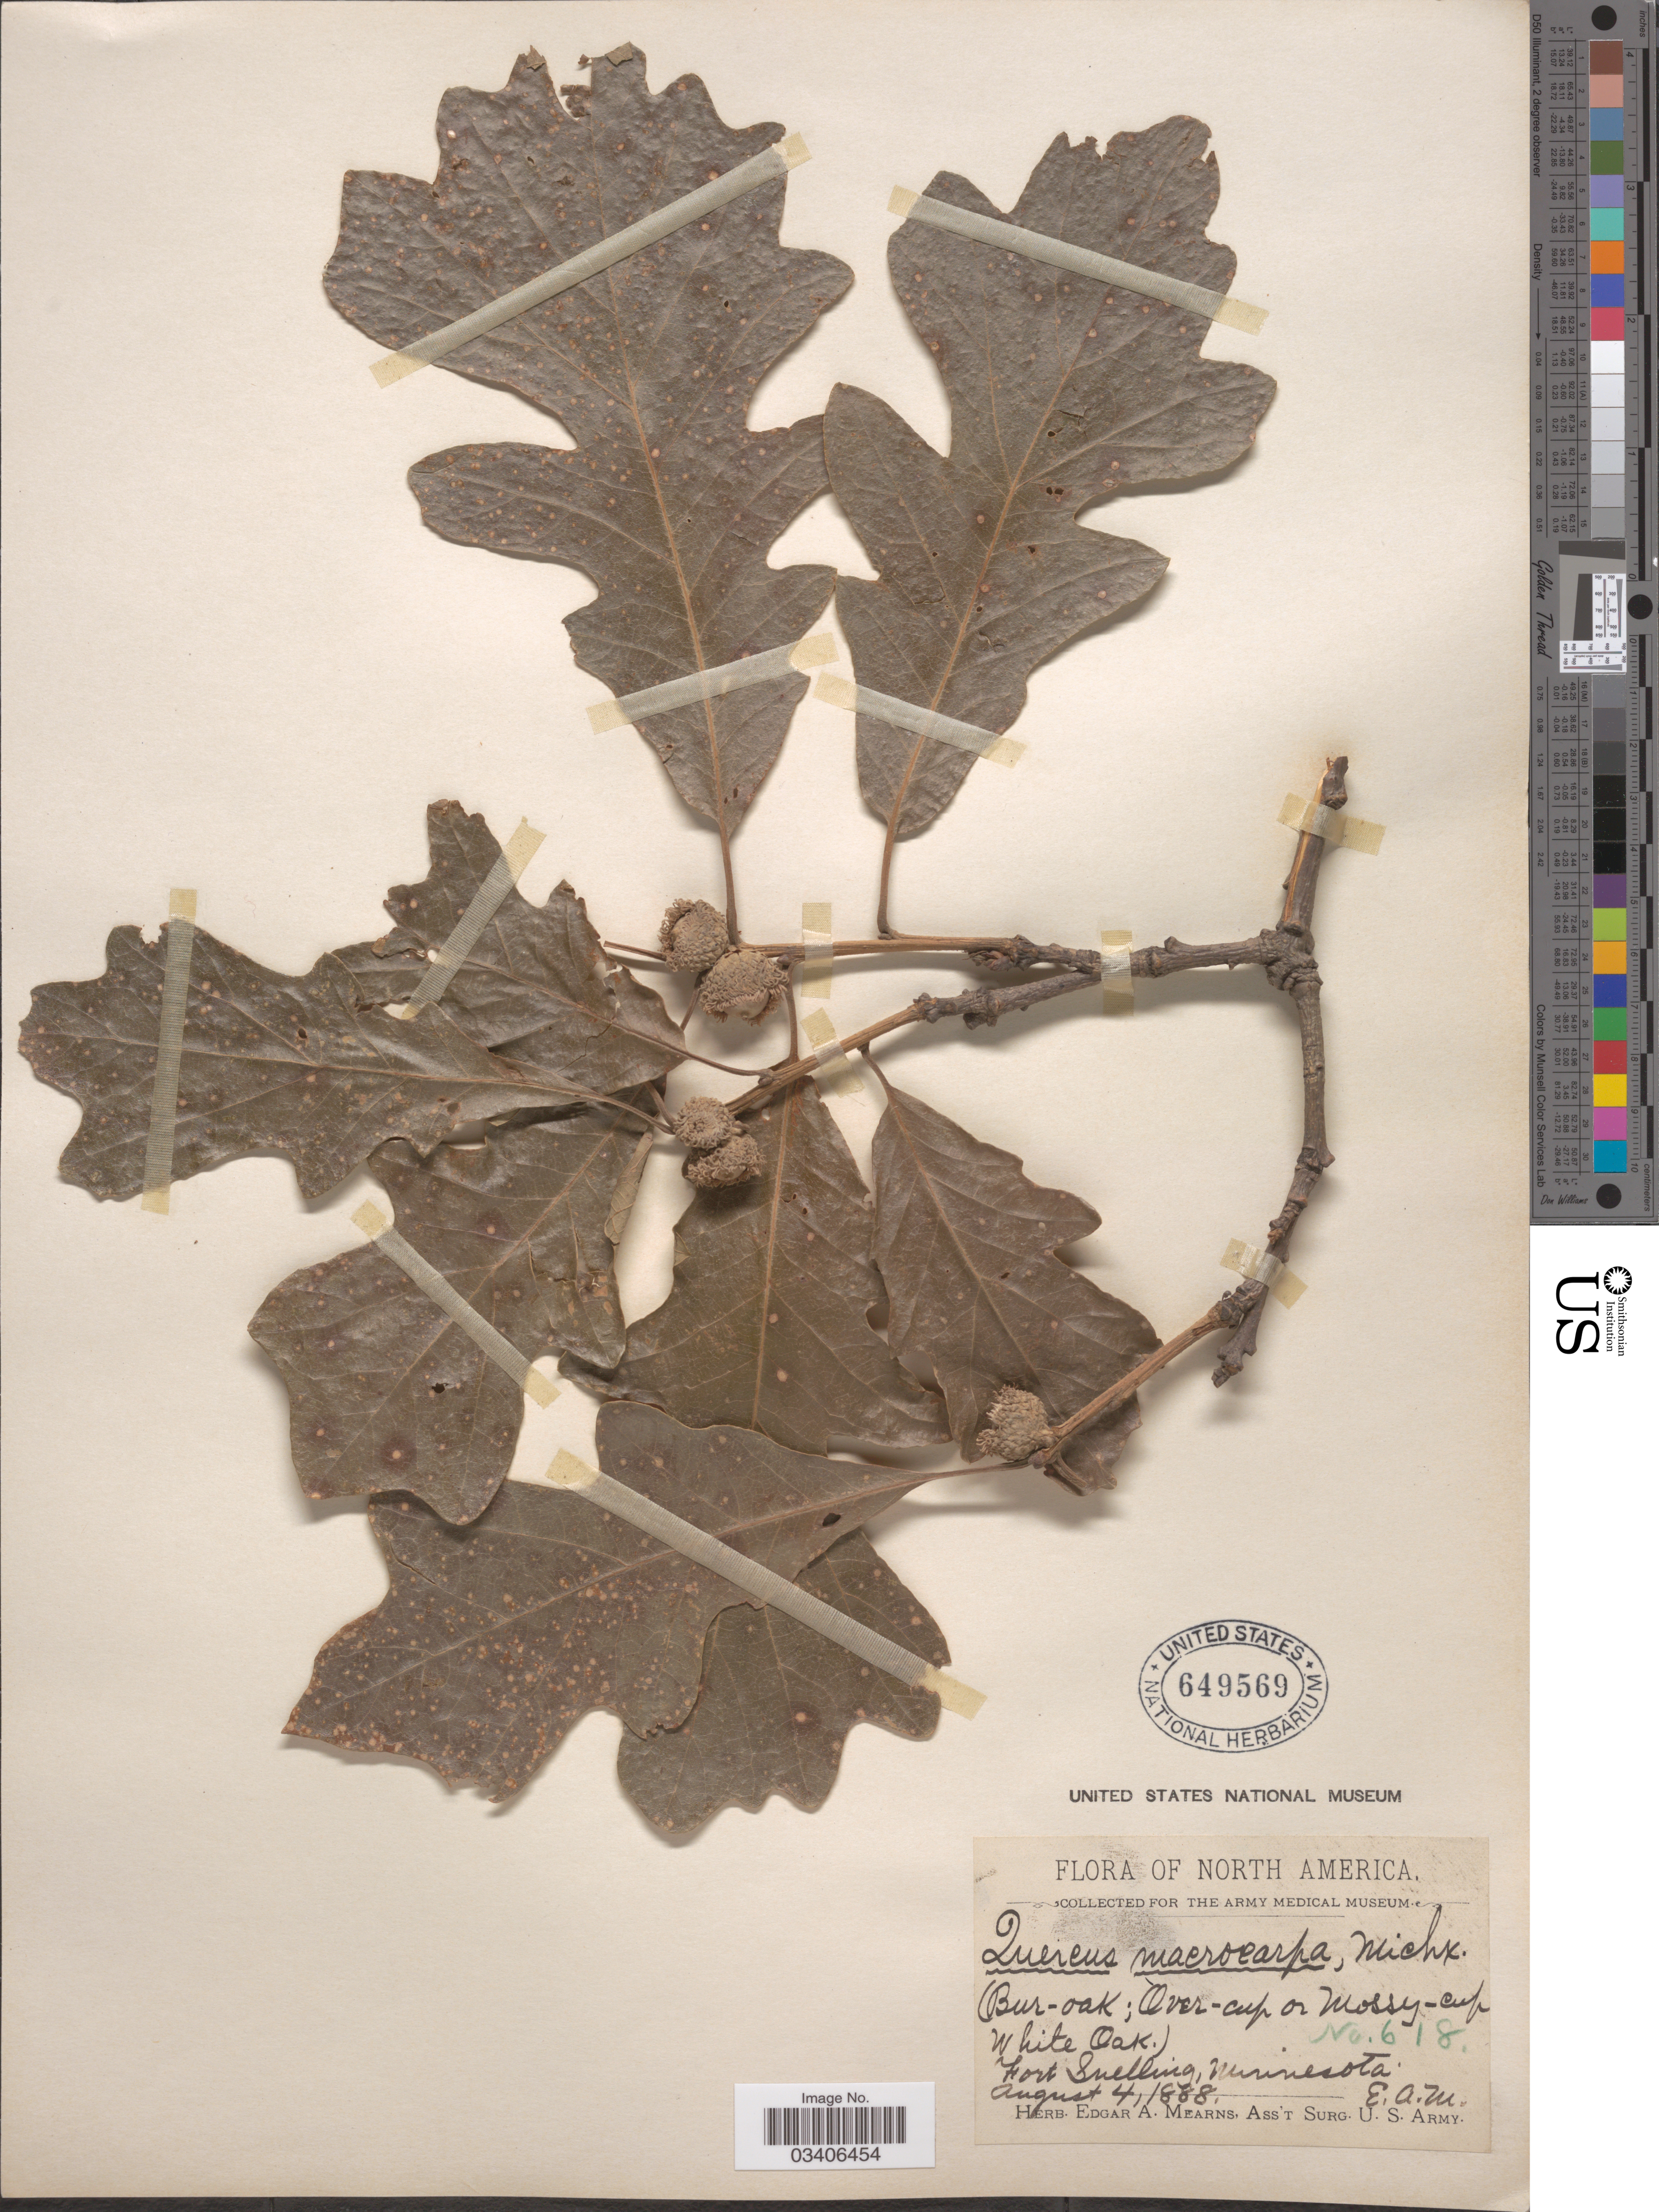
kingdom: Plantae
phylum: Tracheophyta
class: Magnoliopsida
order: Fagales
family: Fagaceae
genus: Quercus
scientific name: Quercus macrocarpa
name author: Michx.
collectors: E. A. Mearns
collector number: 618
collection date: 1888-08-04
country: United States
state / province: Minnesota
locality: Fort Snelling.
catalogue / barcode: US 649569